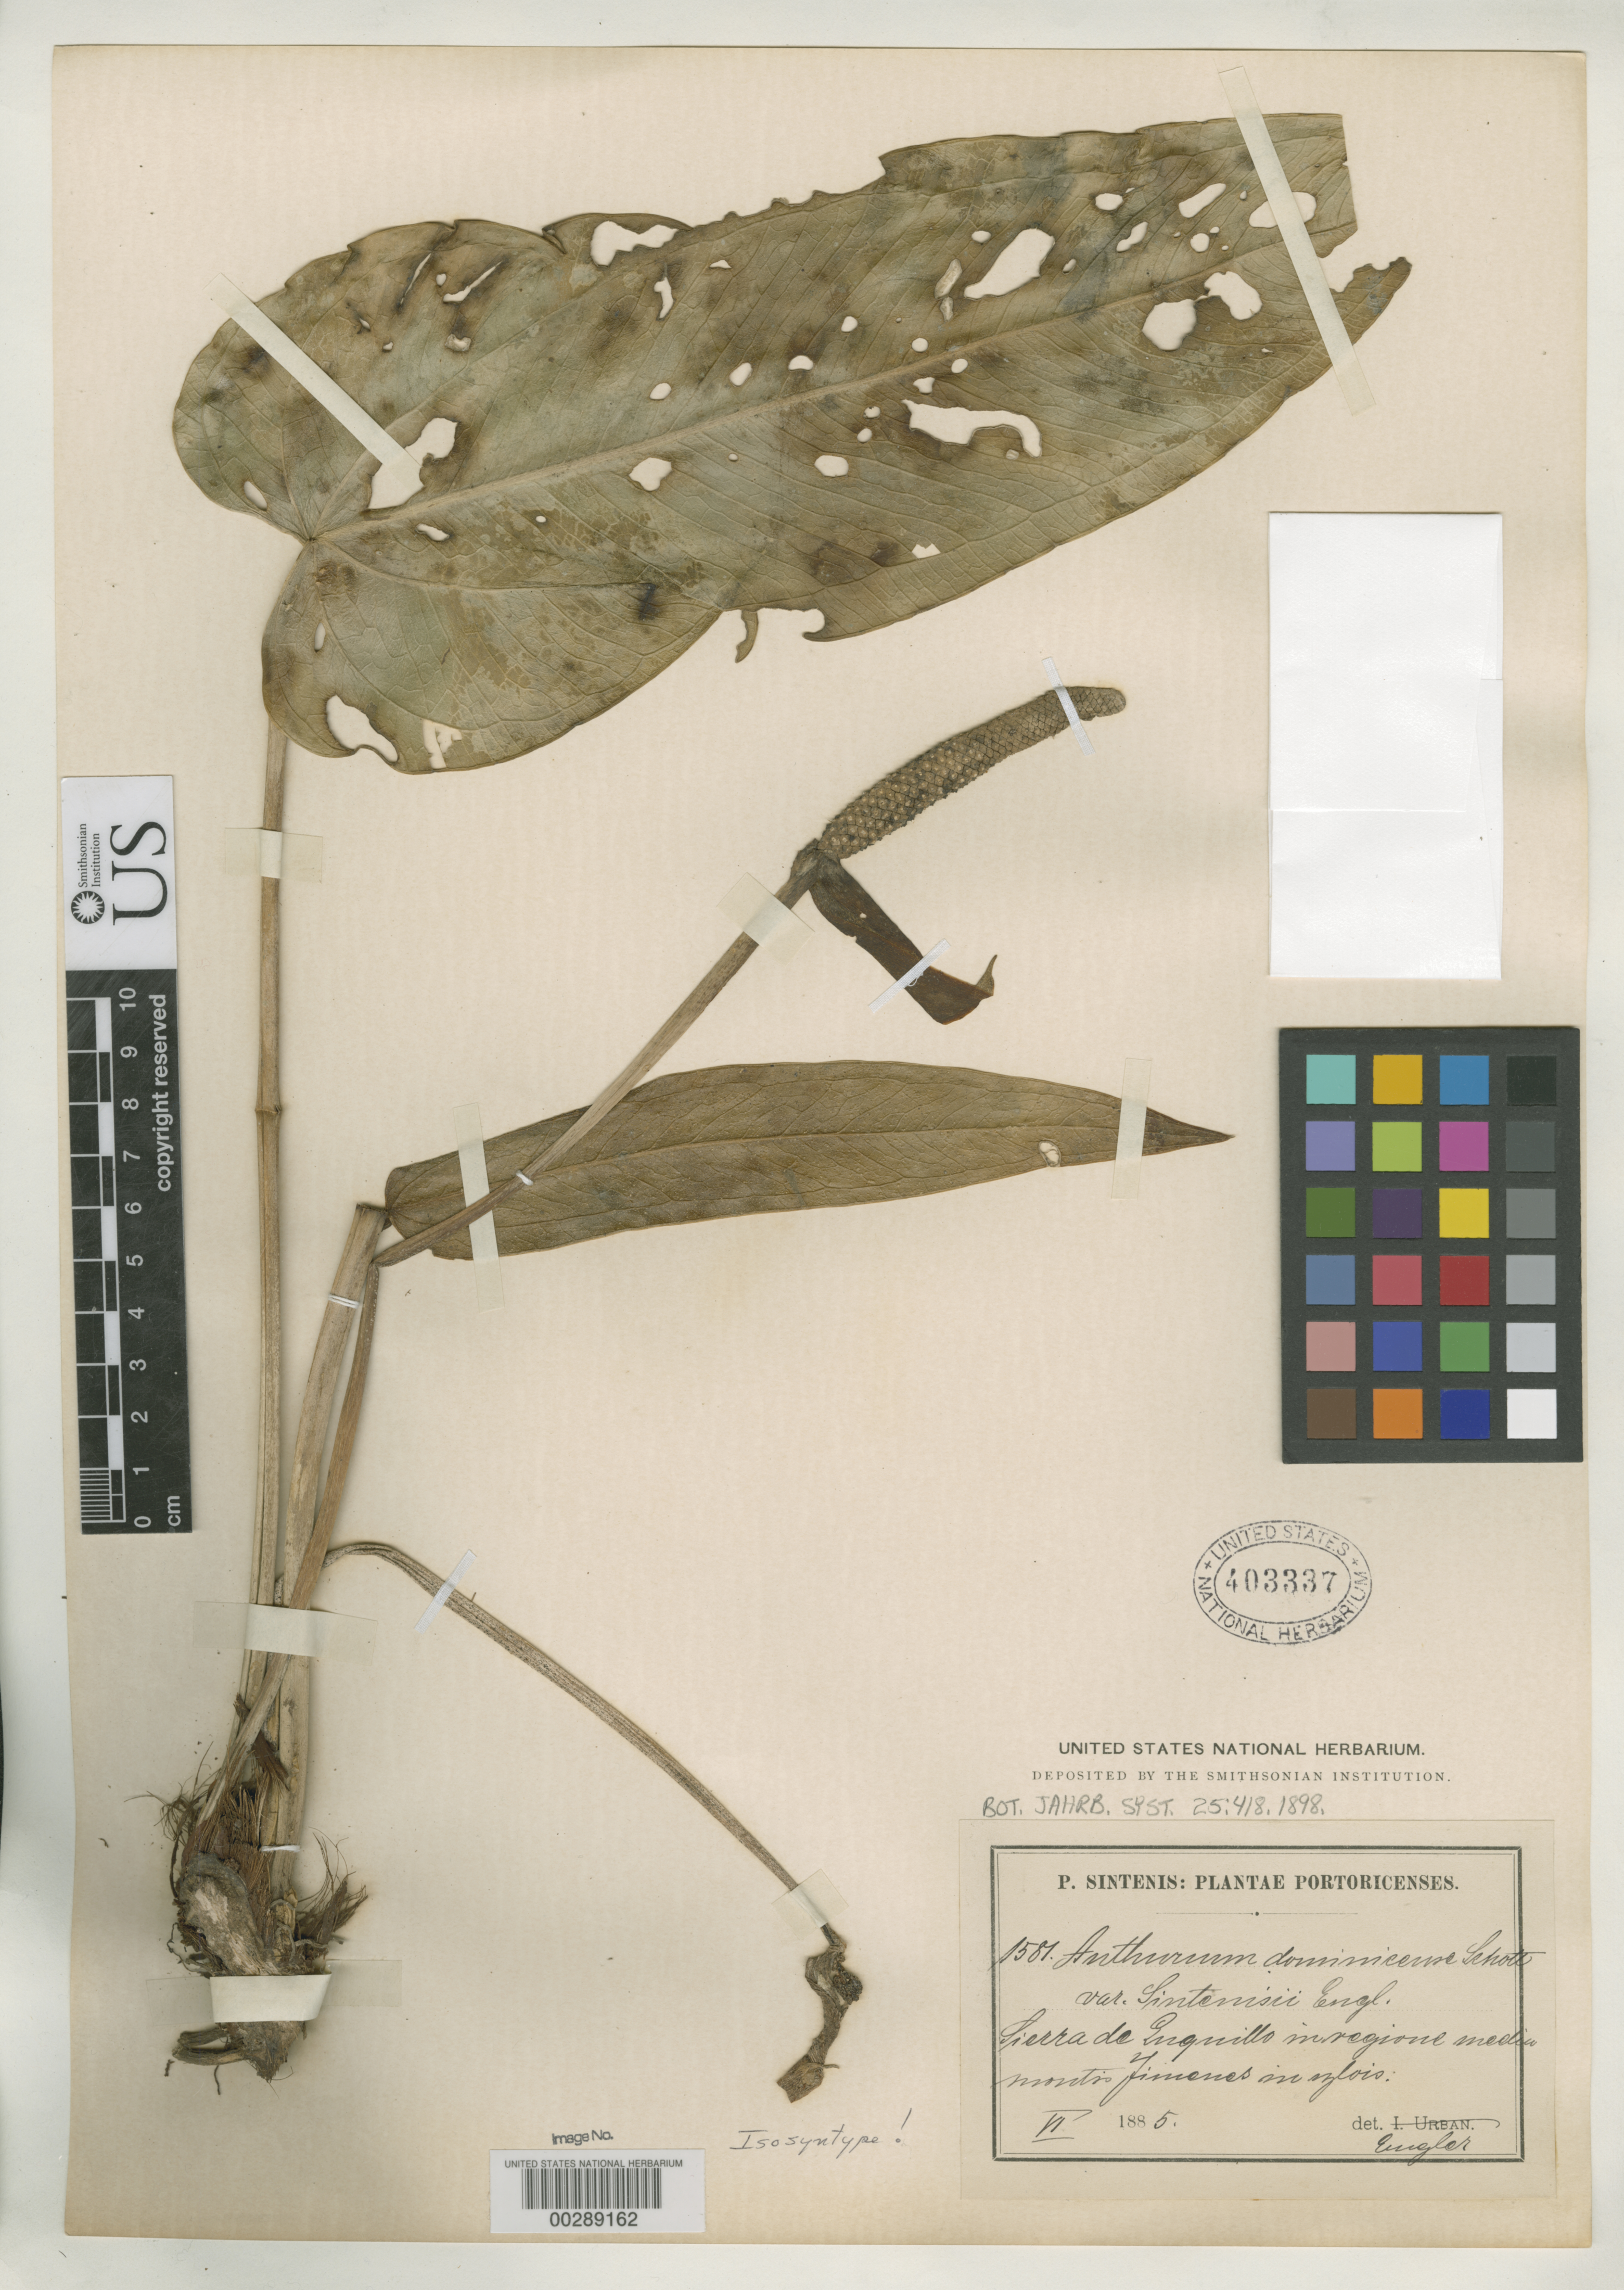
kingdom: Plantae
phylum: Tracheophyta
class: Liliopsida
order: Alismatales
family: Araceae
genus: Anthurium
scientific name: Anthurium dominicense var. sintenisii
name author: Engl.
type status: Isosyntype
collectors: P. Sintenis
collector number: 1581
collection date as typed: Jun 1885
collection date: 1885-06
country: Puerto Rico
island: Greater Antilles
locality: Sierra de Inguillo in regione media montis Jimenses in sylvis.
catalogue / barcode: US 403337